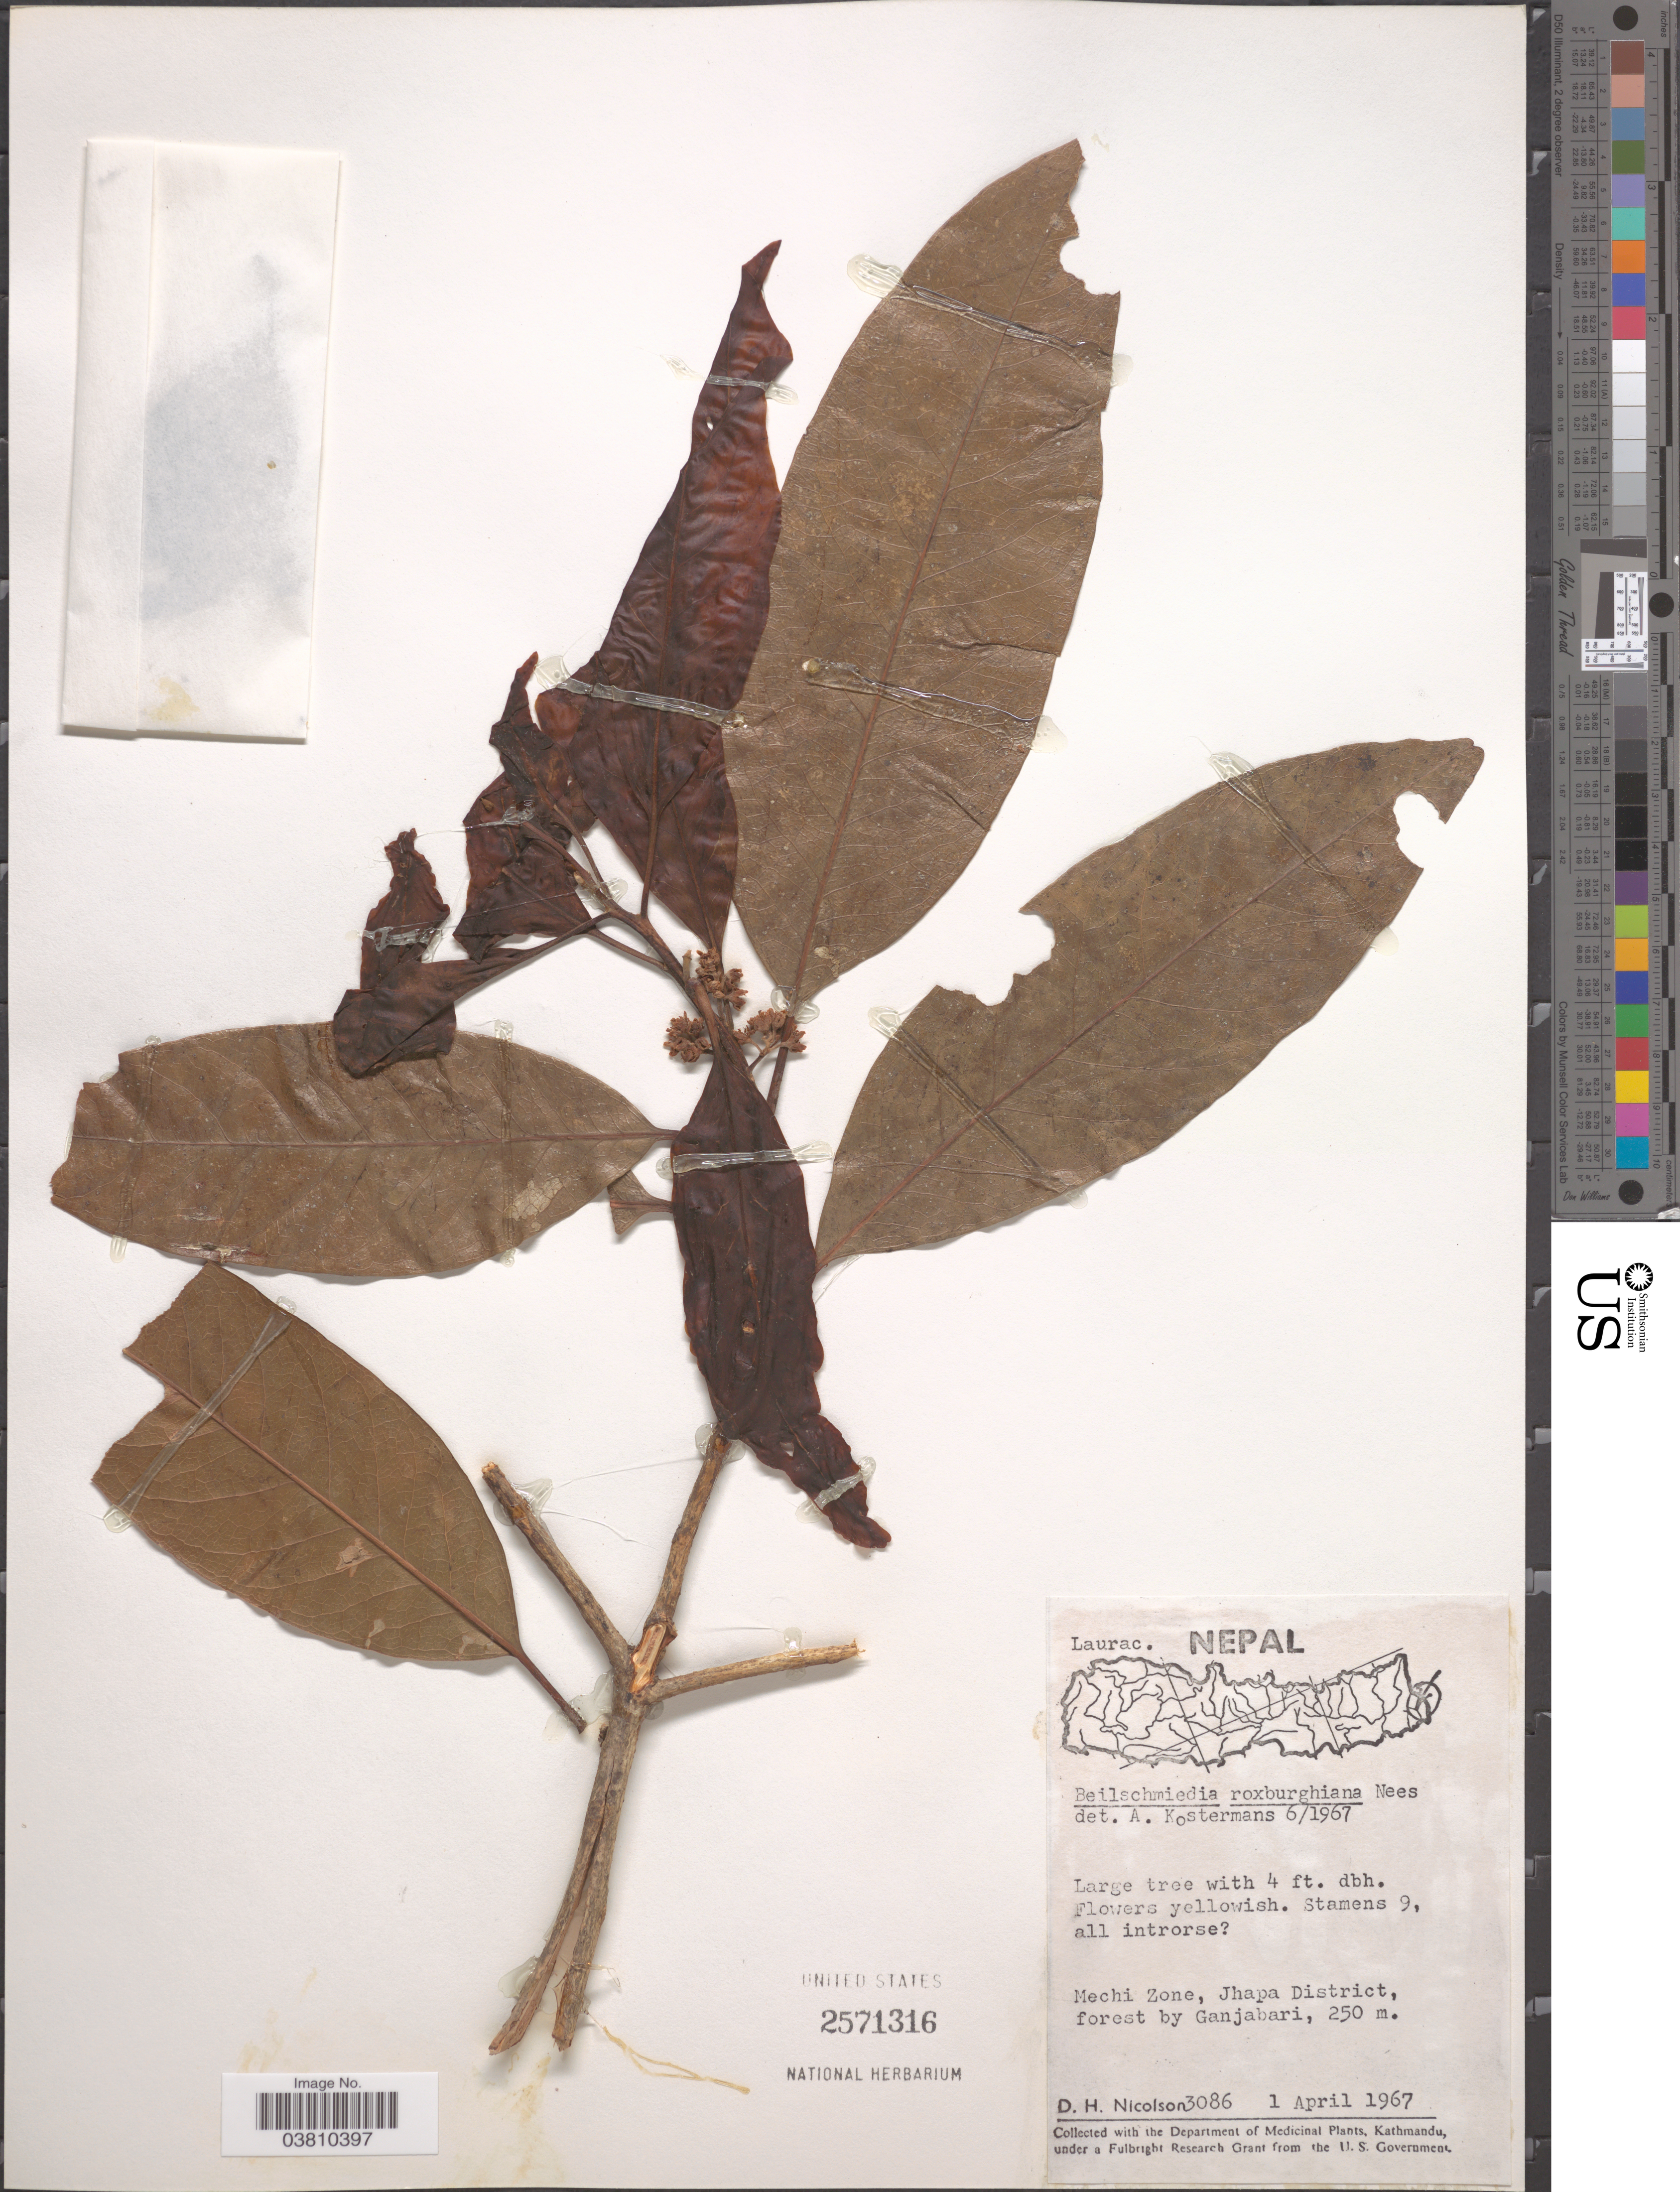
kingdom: Plantae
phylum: Tracheophyta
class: Magnoliopsida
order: Laurales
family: Lauraceae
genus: Beilschmiedia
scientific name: Beilschmiedia roxburghiana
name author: Nees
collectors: D. H. Nicolson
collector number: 3086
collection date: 1967-04-01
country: Nepal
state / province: Mechi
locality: Mechi Zone, Jhapa District, forest by Ganjabari.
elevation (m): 250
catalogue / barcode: US 2571316